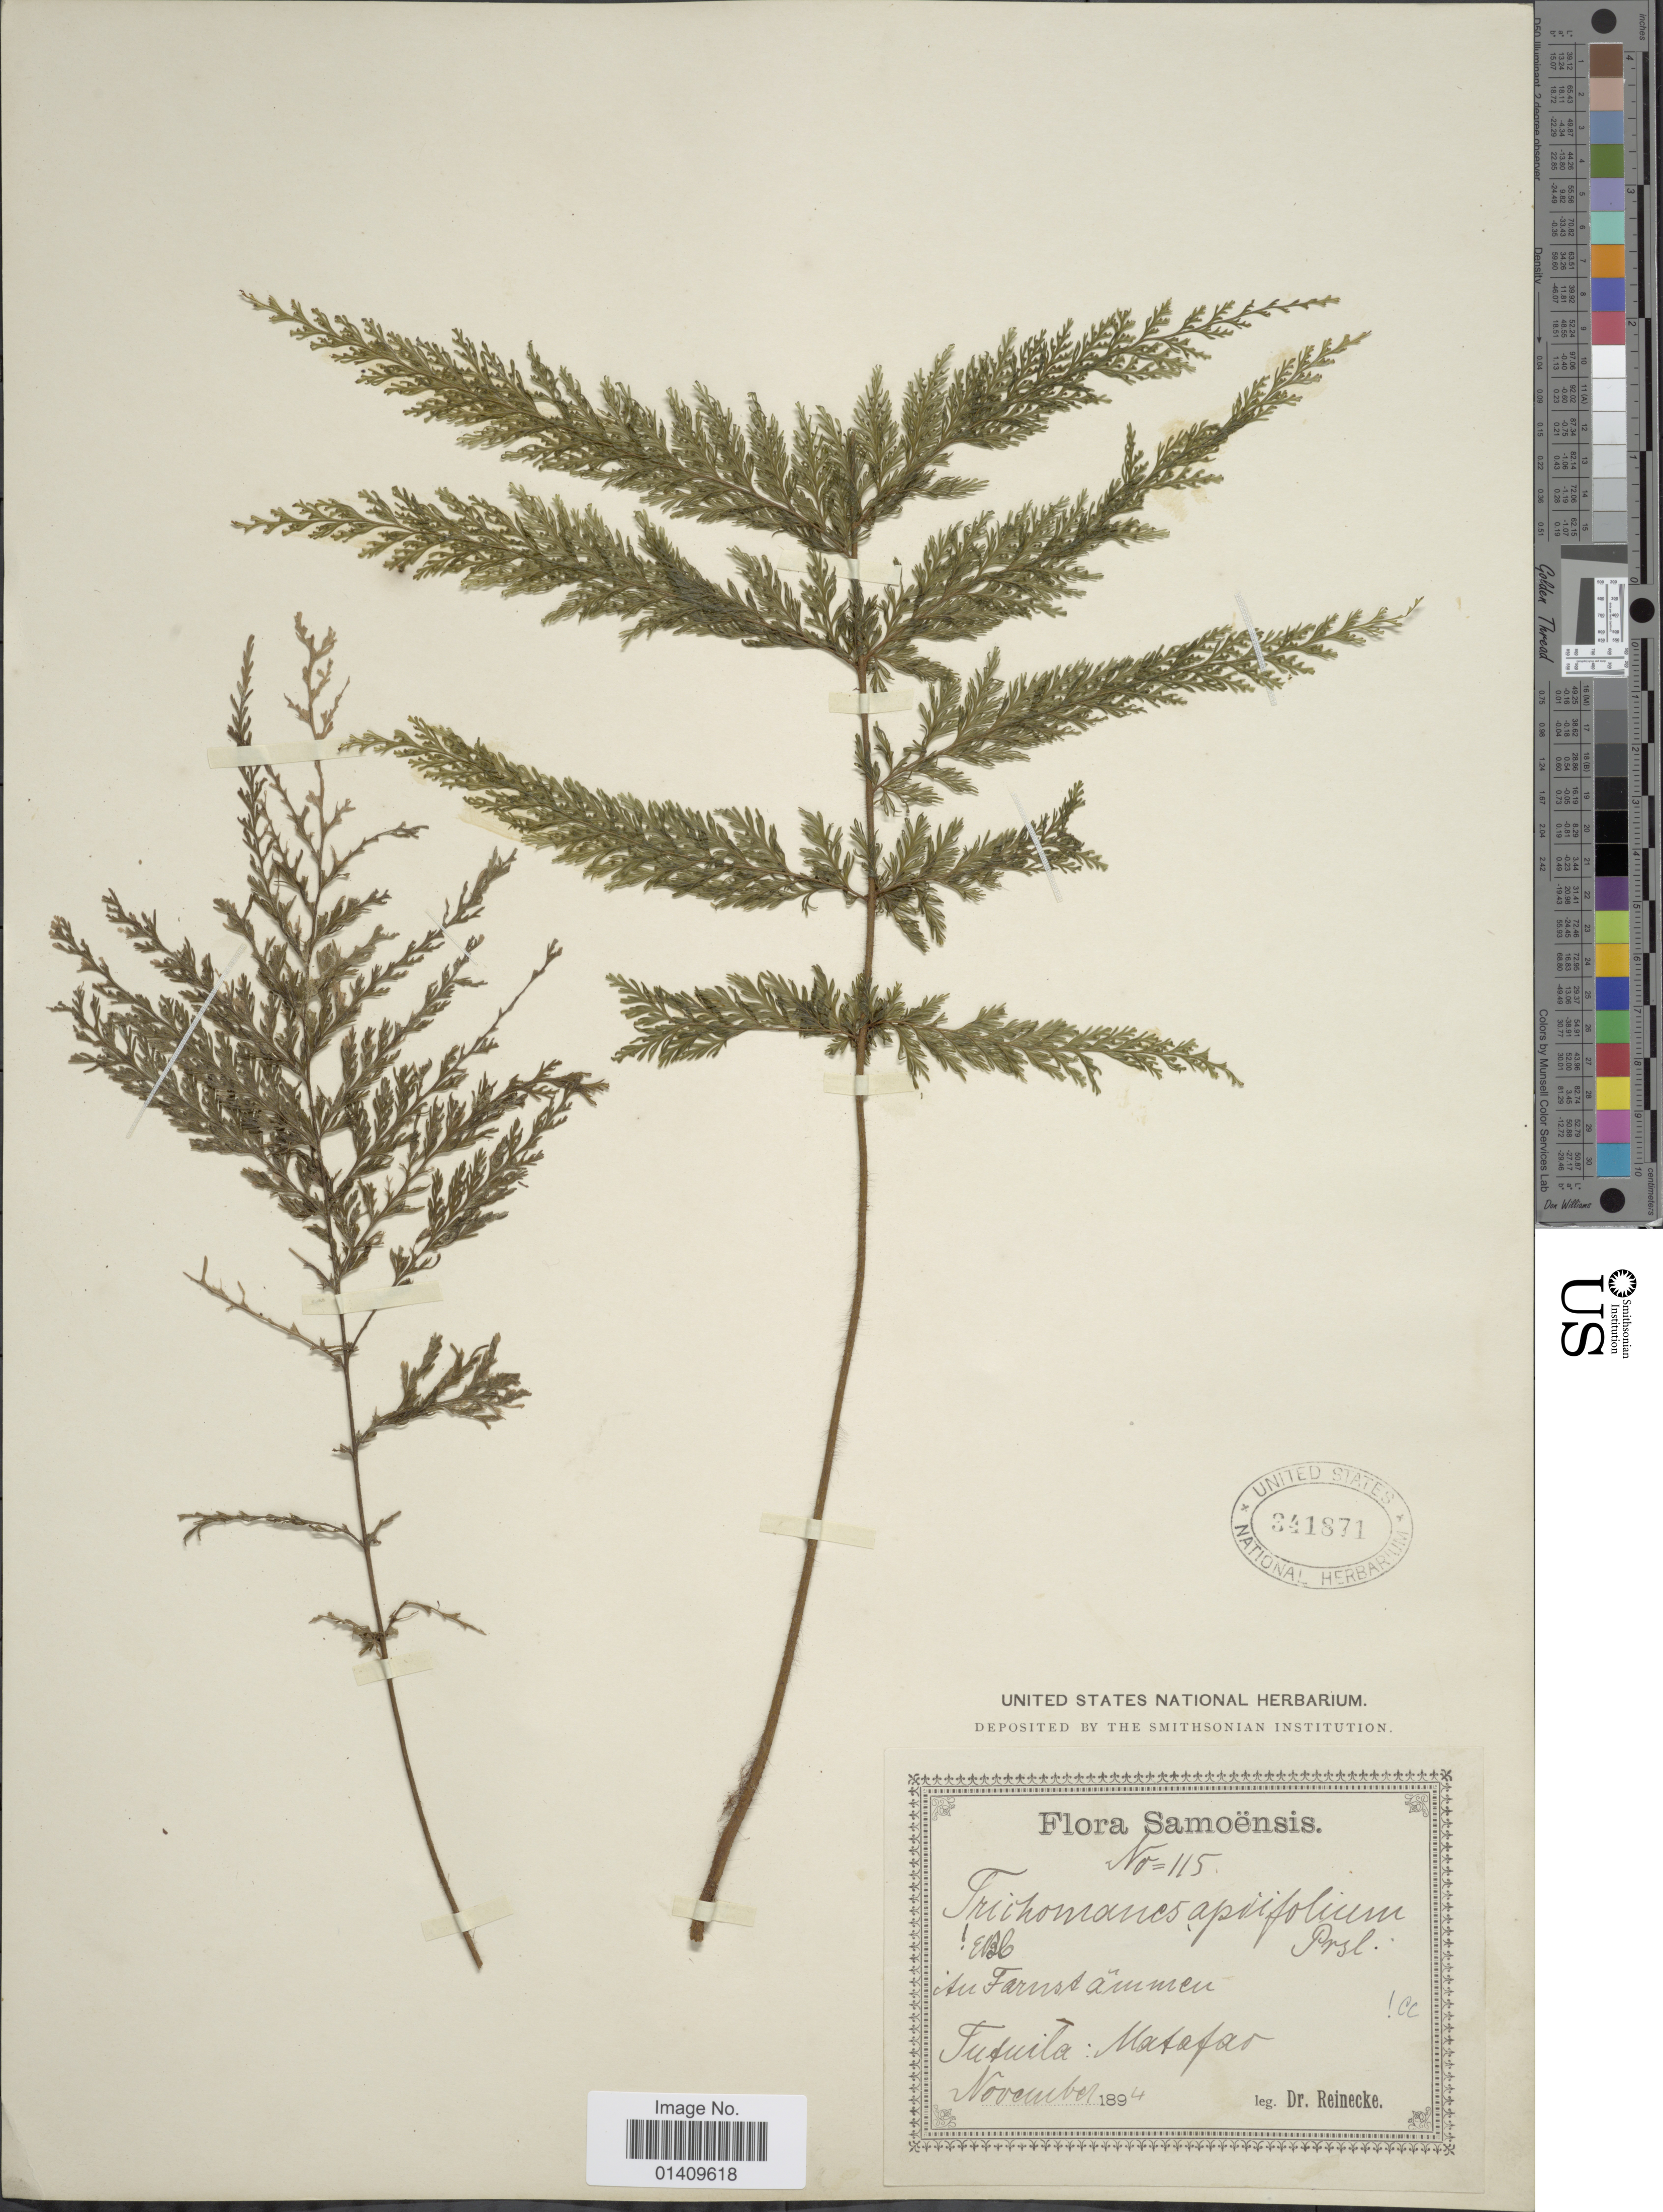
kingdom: Plantae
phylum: Tracheophyta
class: Polypodiopsida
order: Hymenophyllales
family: Hymenophyllaceae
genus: Callistopteris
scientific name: Callistopteris apiifolia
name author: (C. Presl) Copel.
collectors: -- Reinecke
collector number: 115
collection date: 1894-11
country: American Samoa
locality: Samoensis Tutuila: Matafao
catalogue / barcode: US 341871